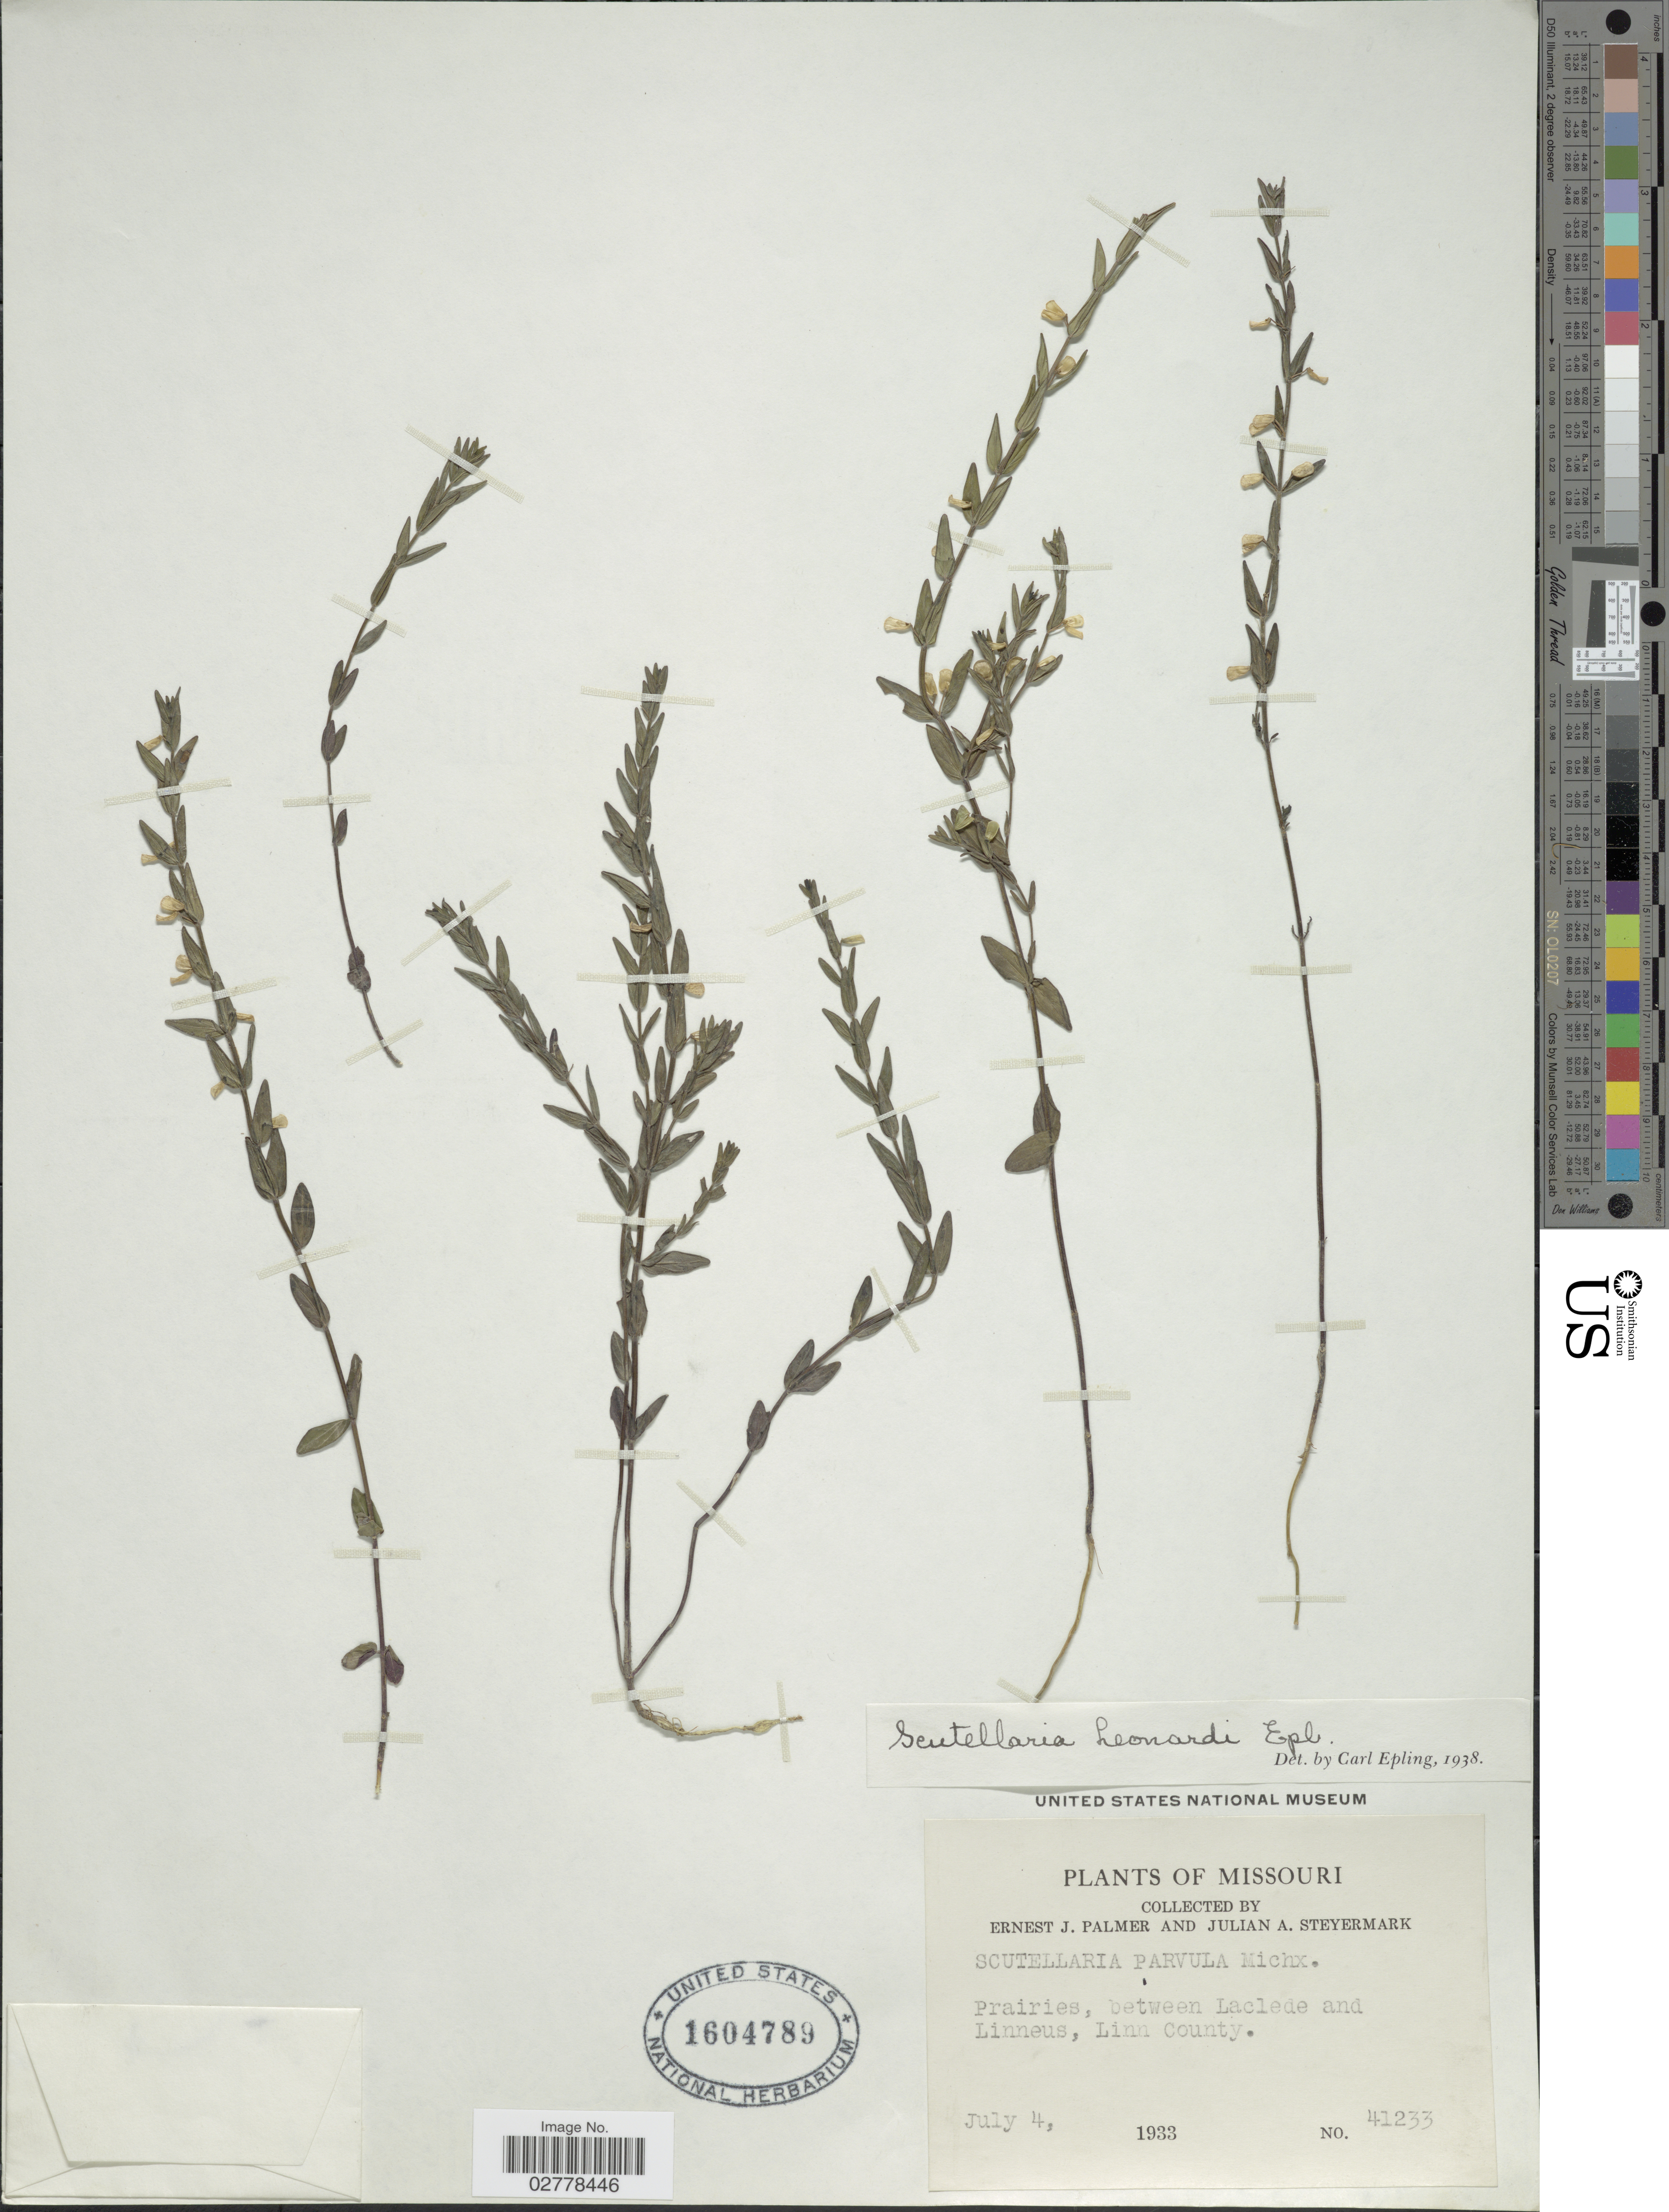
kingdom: Plantae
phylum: Tracheophyta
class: Magnoliopsida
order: Lamiales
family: Lamiaceae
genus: Scutellaria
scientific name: Scutellaria leonardii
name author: Epling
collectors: E. J. Palmer & J. Steyermark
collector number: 41233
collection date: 1933-07-04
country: United States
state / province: Missouri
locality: Prairies, between Laclede and Linneus, Linn County.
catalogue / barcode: US 1604789